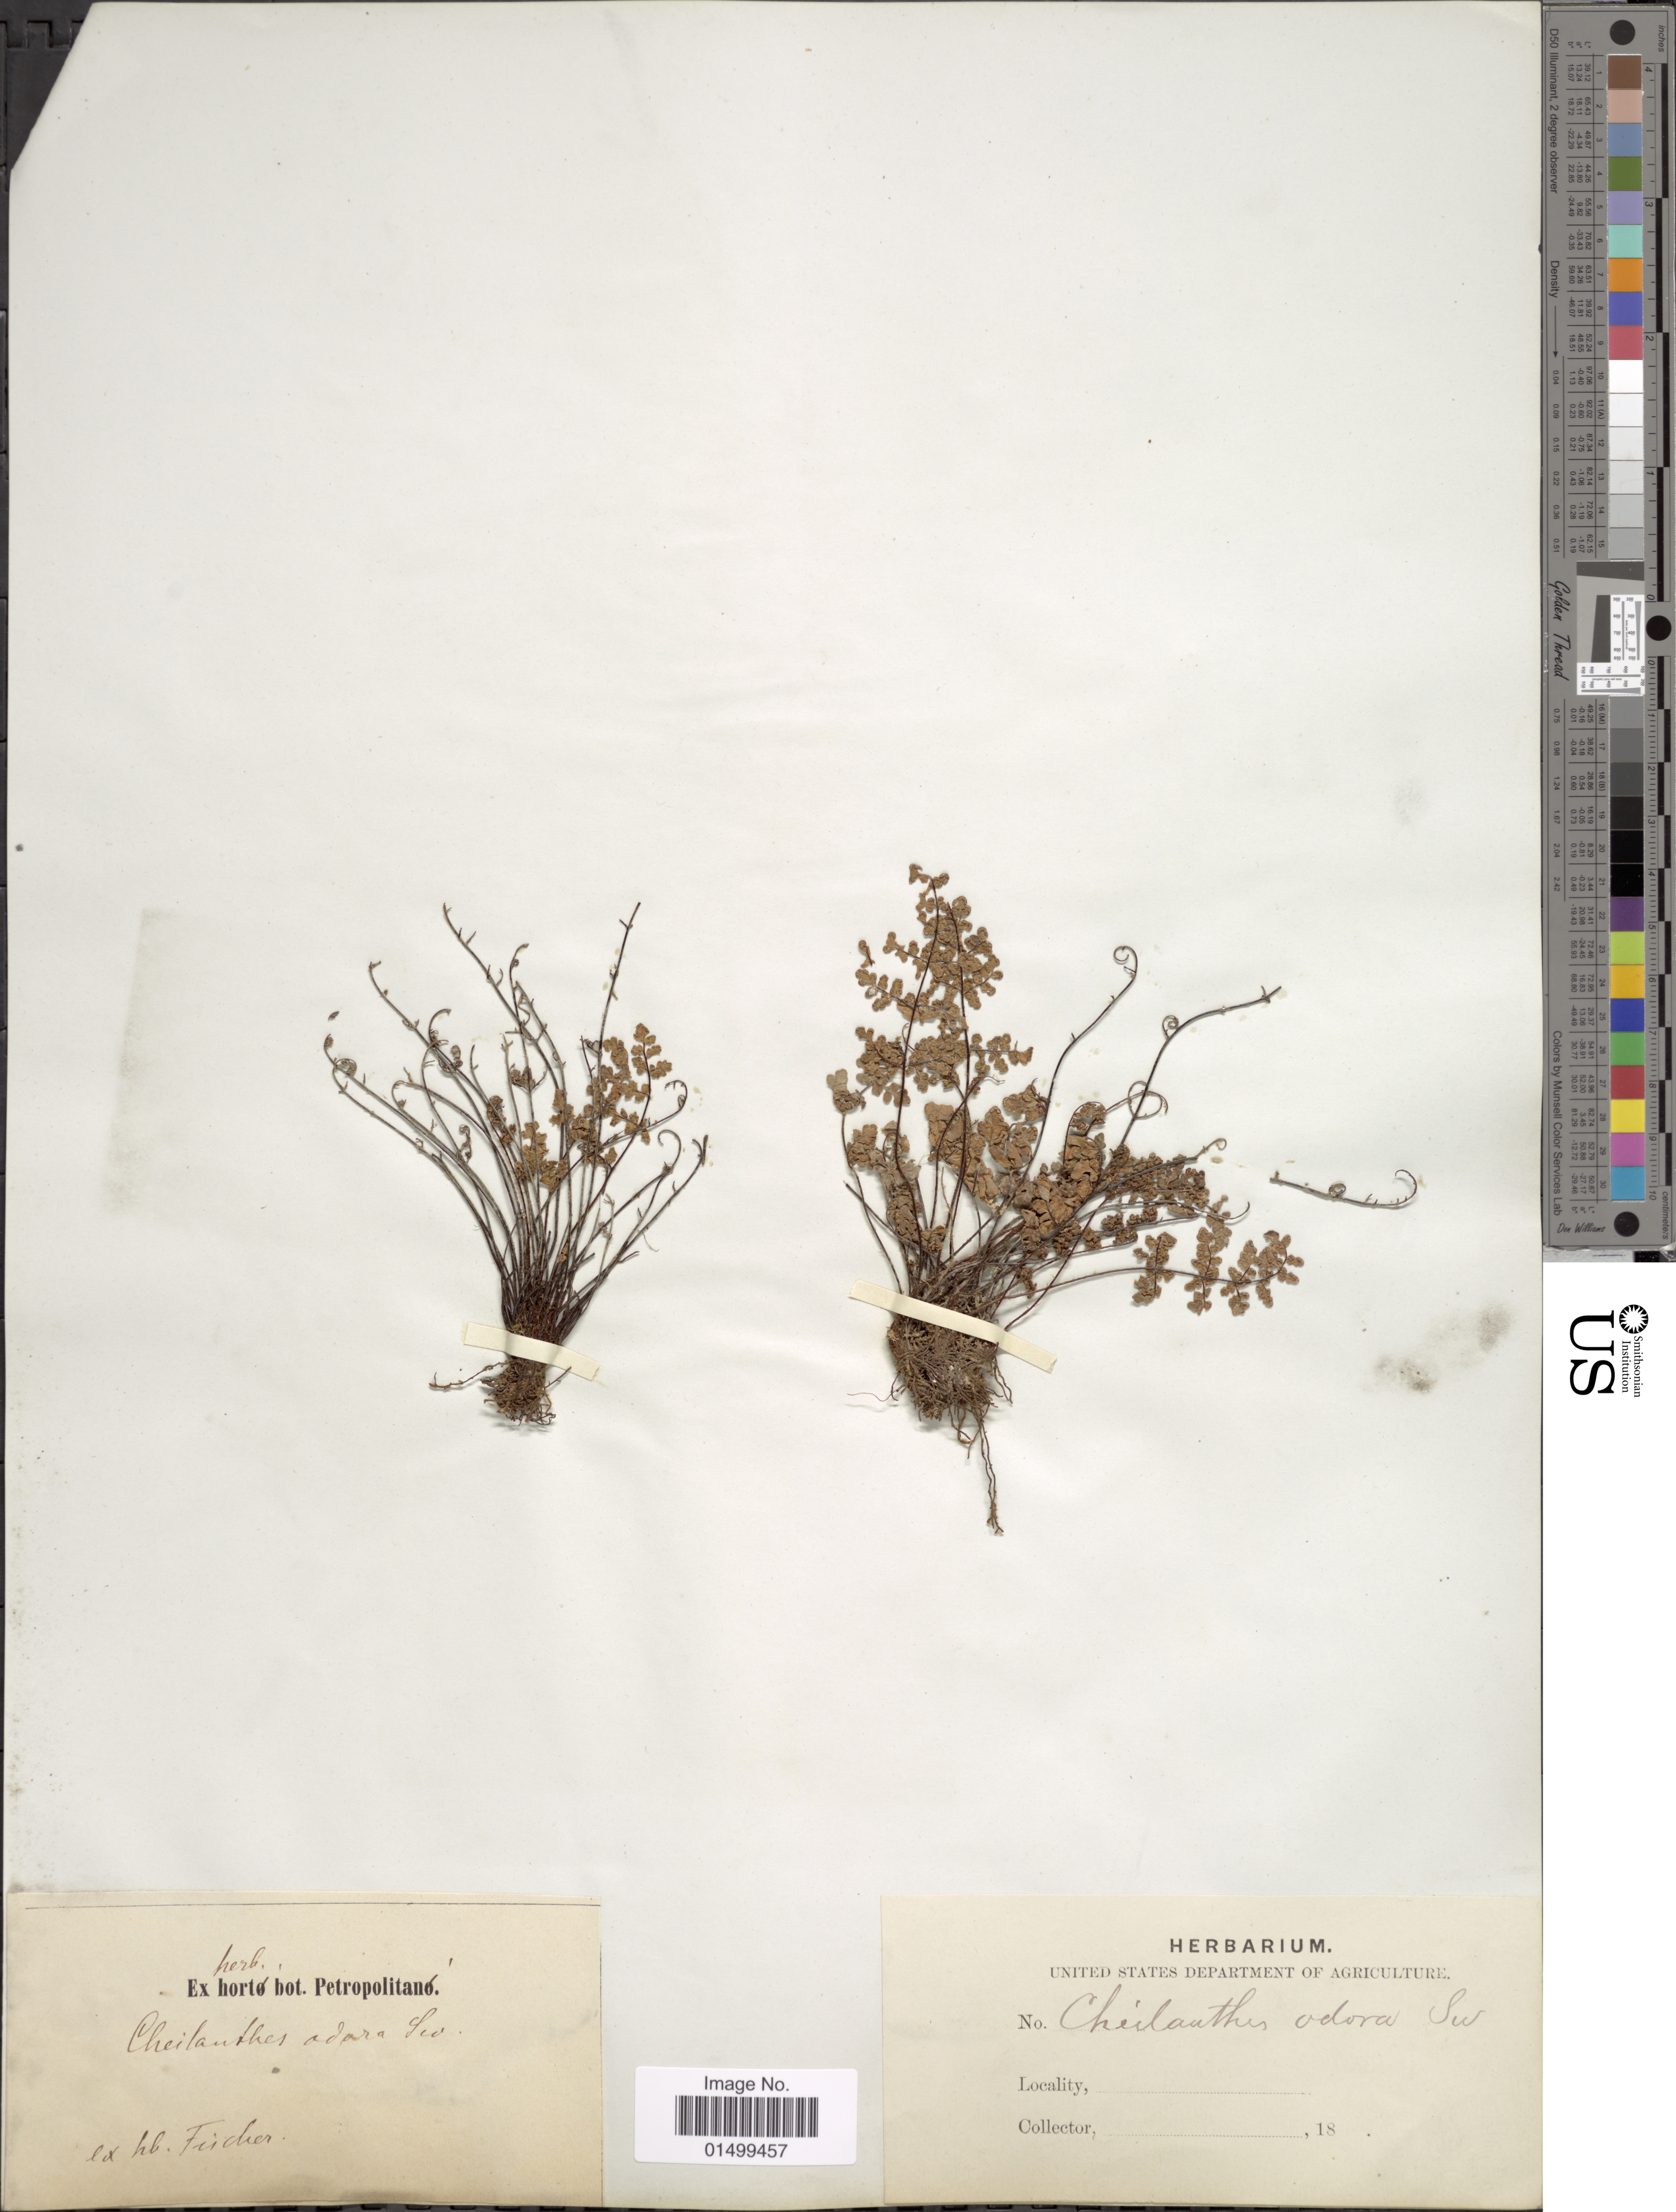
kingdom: Plantae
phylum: Tracheophyta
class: Polypodiopsida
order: Polypodiales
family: Pteridaceae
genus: Cheilanthes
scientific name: Cheilanthes pteridioides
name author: (Reichard) C. Chr.